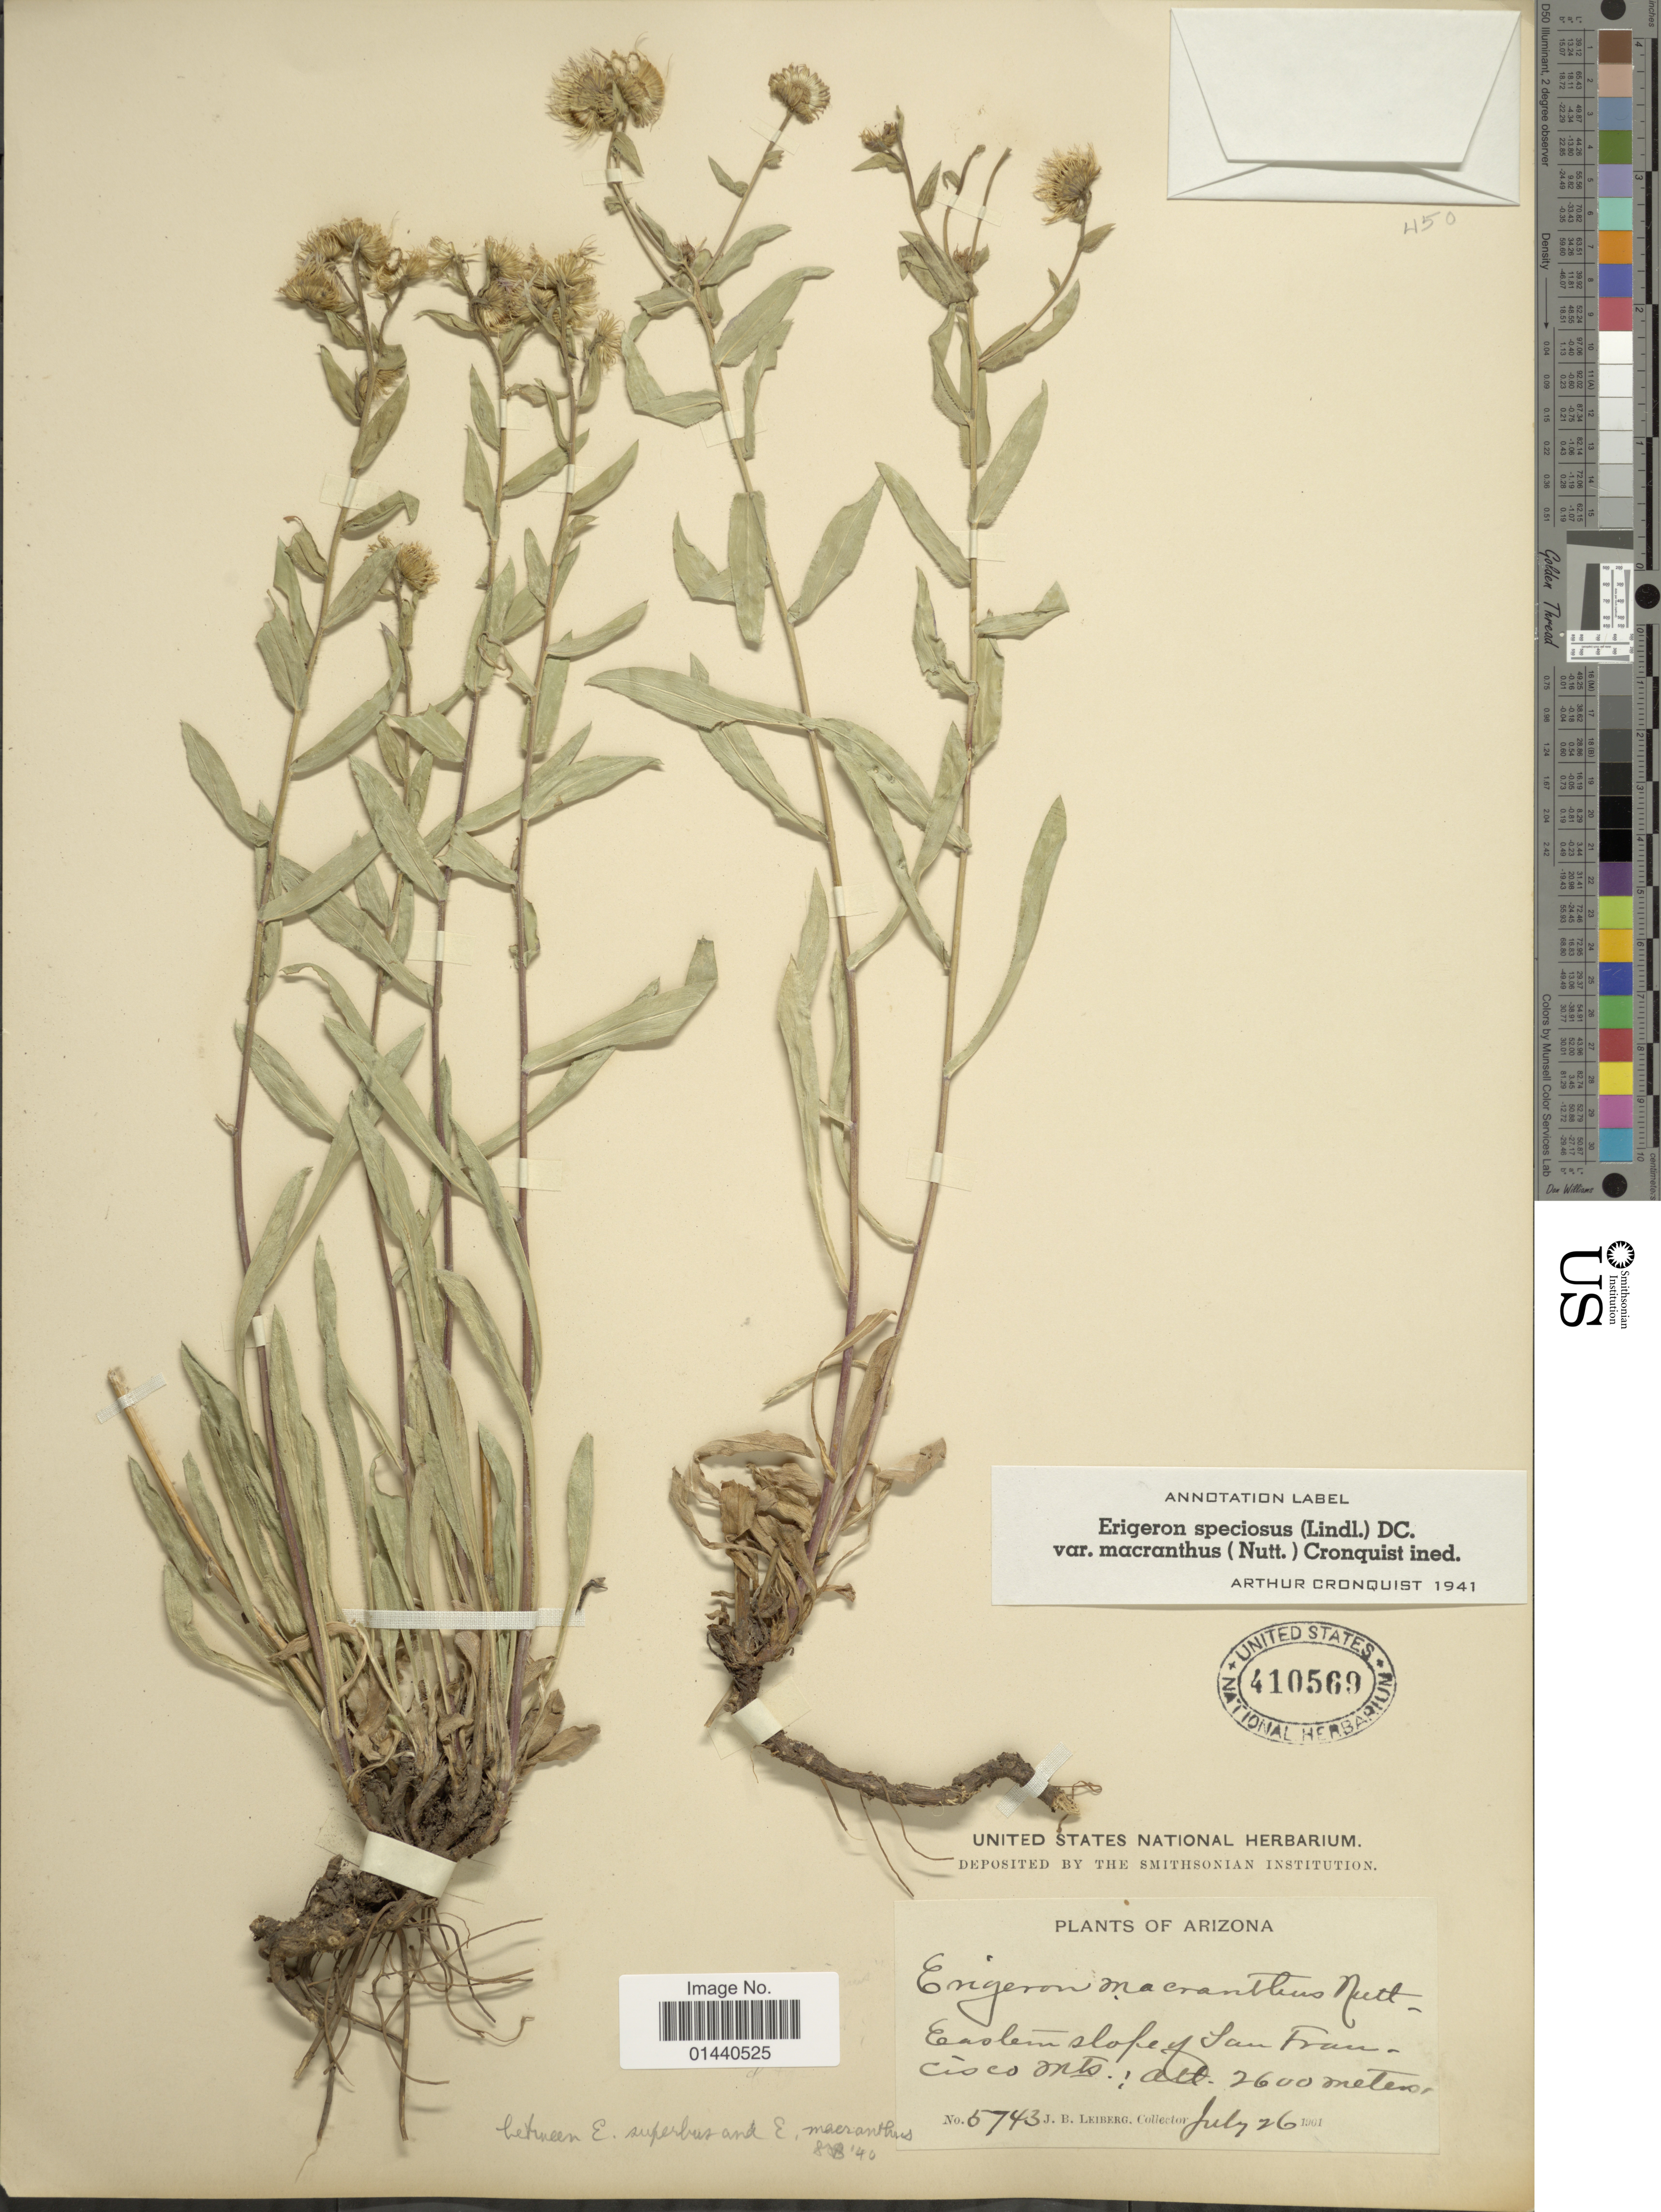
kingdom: Plantae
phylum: Tracheophyta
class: Magnoliopsida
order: Asterales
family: Asteraceae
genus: Erigeron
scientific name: Erigeron speciosus var. macranthus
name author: (Nutt.) Cronq.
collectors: J. B. Leiberg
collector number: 5743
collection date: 1901-07-26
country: United States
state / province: Arizona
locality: Eastern slope of San Francisco Mts.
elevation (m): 2600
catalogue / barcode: US 410569